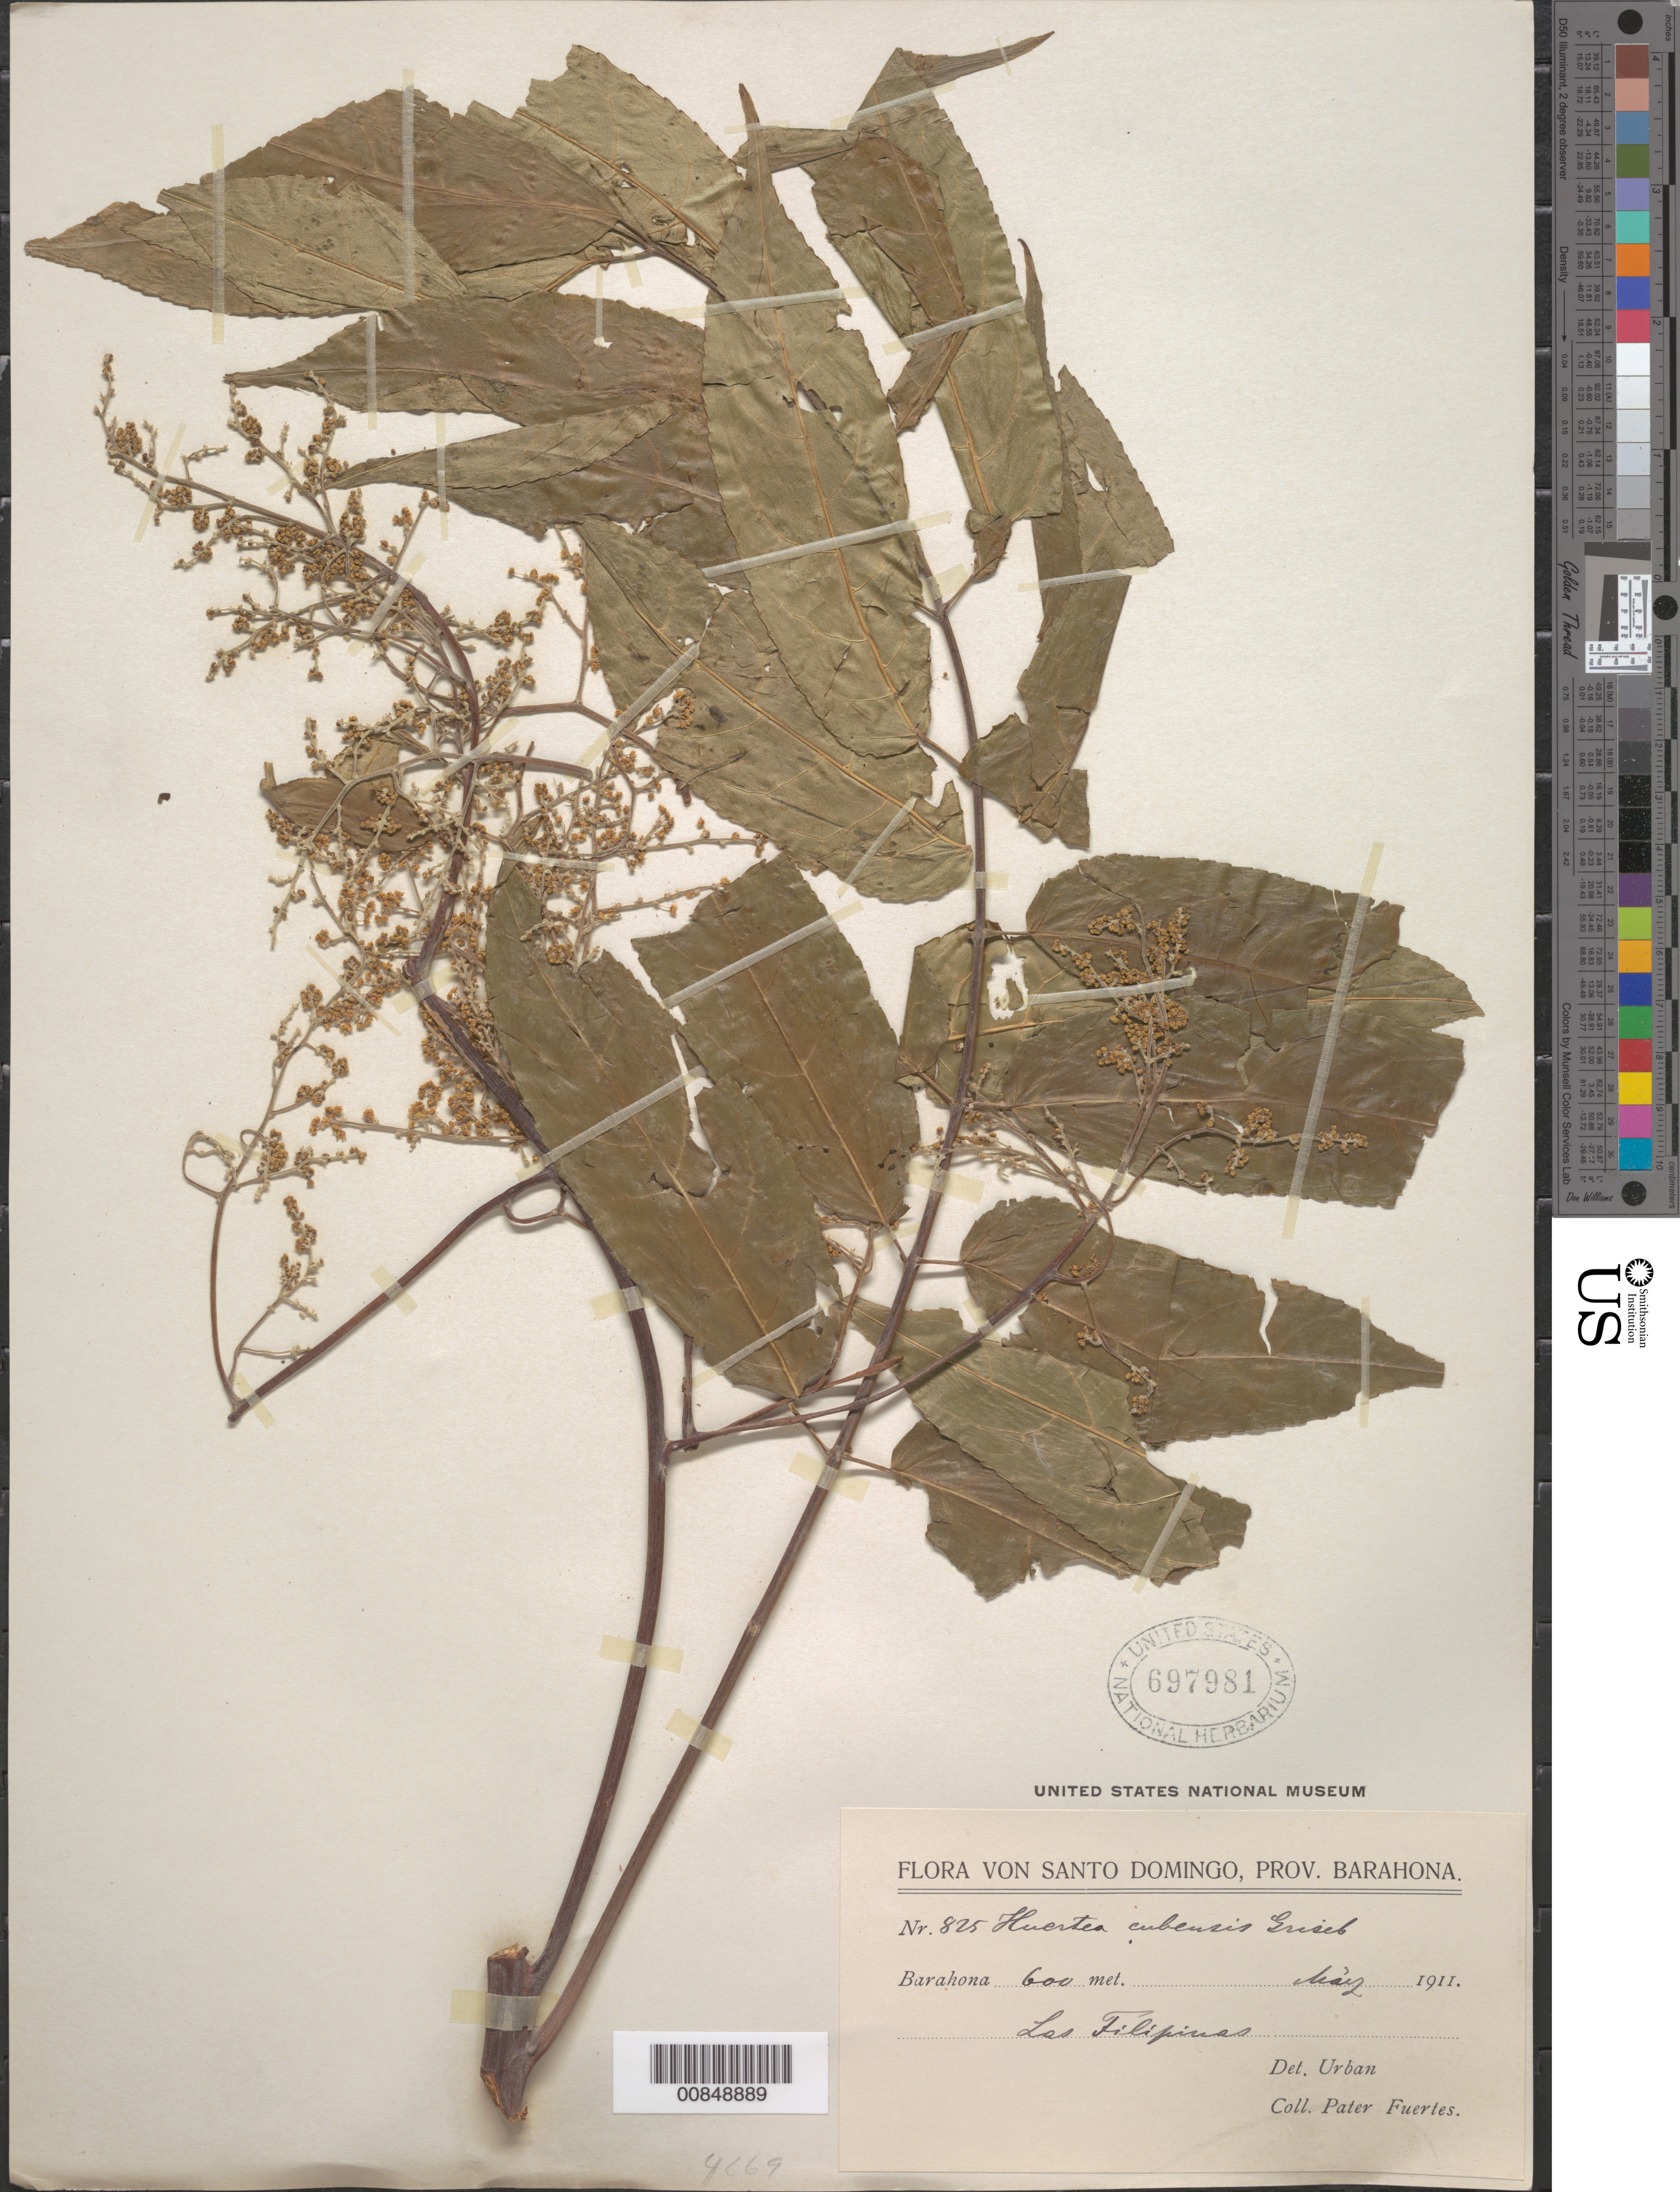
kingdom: Plantae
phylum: Tracheophyta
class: Magnoliopsida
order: Huerteales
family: Tapisciaceae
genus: Huertea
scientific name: Huertea cubensis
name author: Griseb.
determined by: Urban, Ignatz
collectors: M. D. Fuertes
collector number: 825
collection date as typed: May 1911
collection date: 1911-05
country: Dominican Republic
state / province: Barahona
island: Hispaniola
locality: Las Filipinas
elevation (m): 600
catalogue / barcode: US 697981